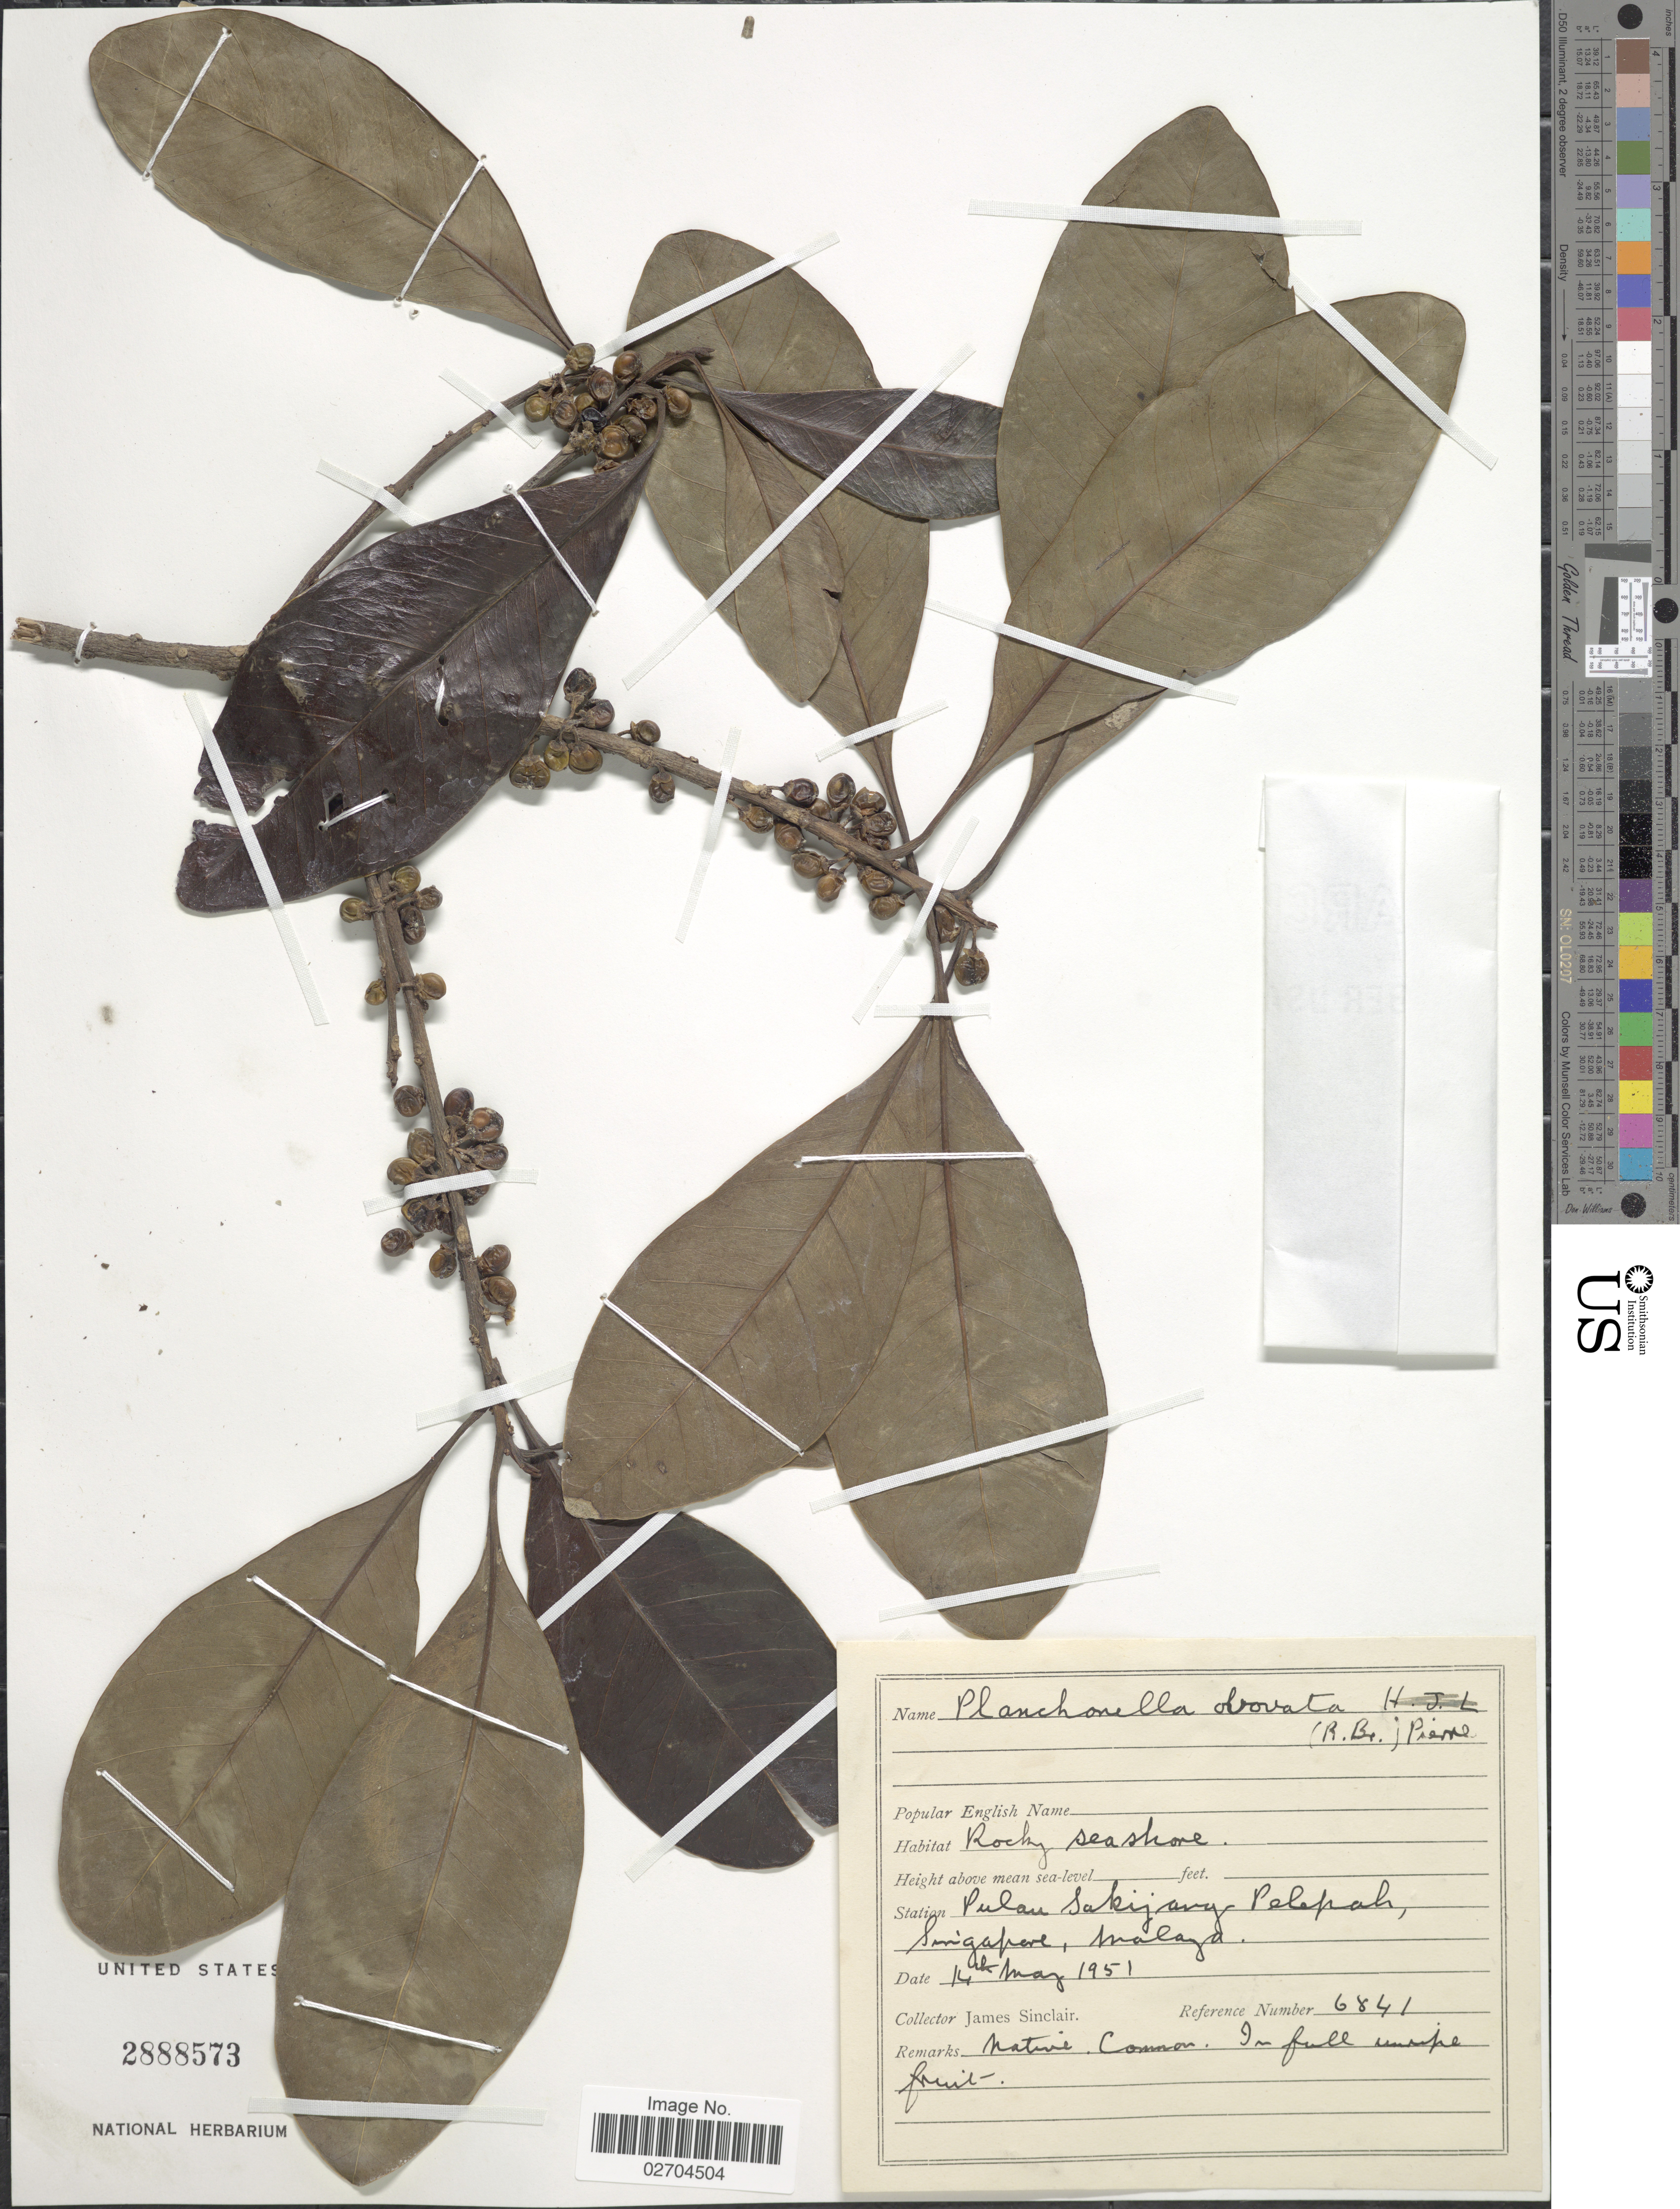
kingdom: Plantae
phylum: Tracheophyta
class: Magnoliopsida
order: Ericales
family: Sapotaceae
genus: Planchonella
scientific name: Planchonella obovata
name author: (R. Br.) Pierre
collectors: J. Sinclair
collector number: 6841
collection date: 1951-05-14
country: Singapore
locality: Pulau Sakijang Pelepah, Singapore, Malaya.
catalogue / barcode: US 2888573